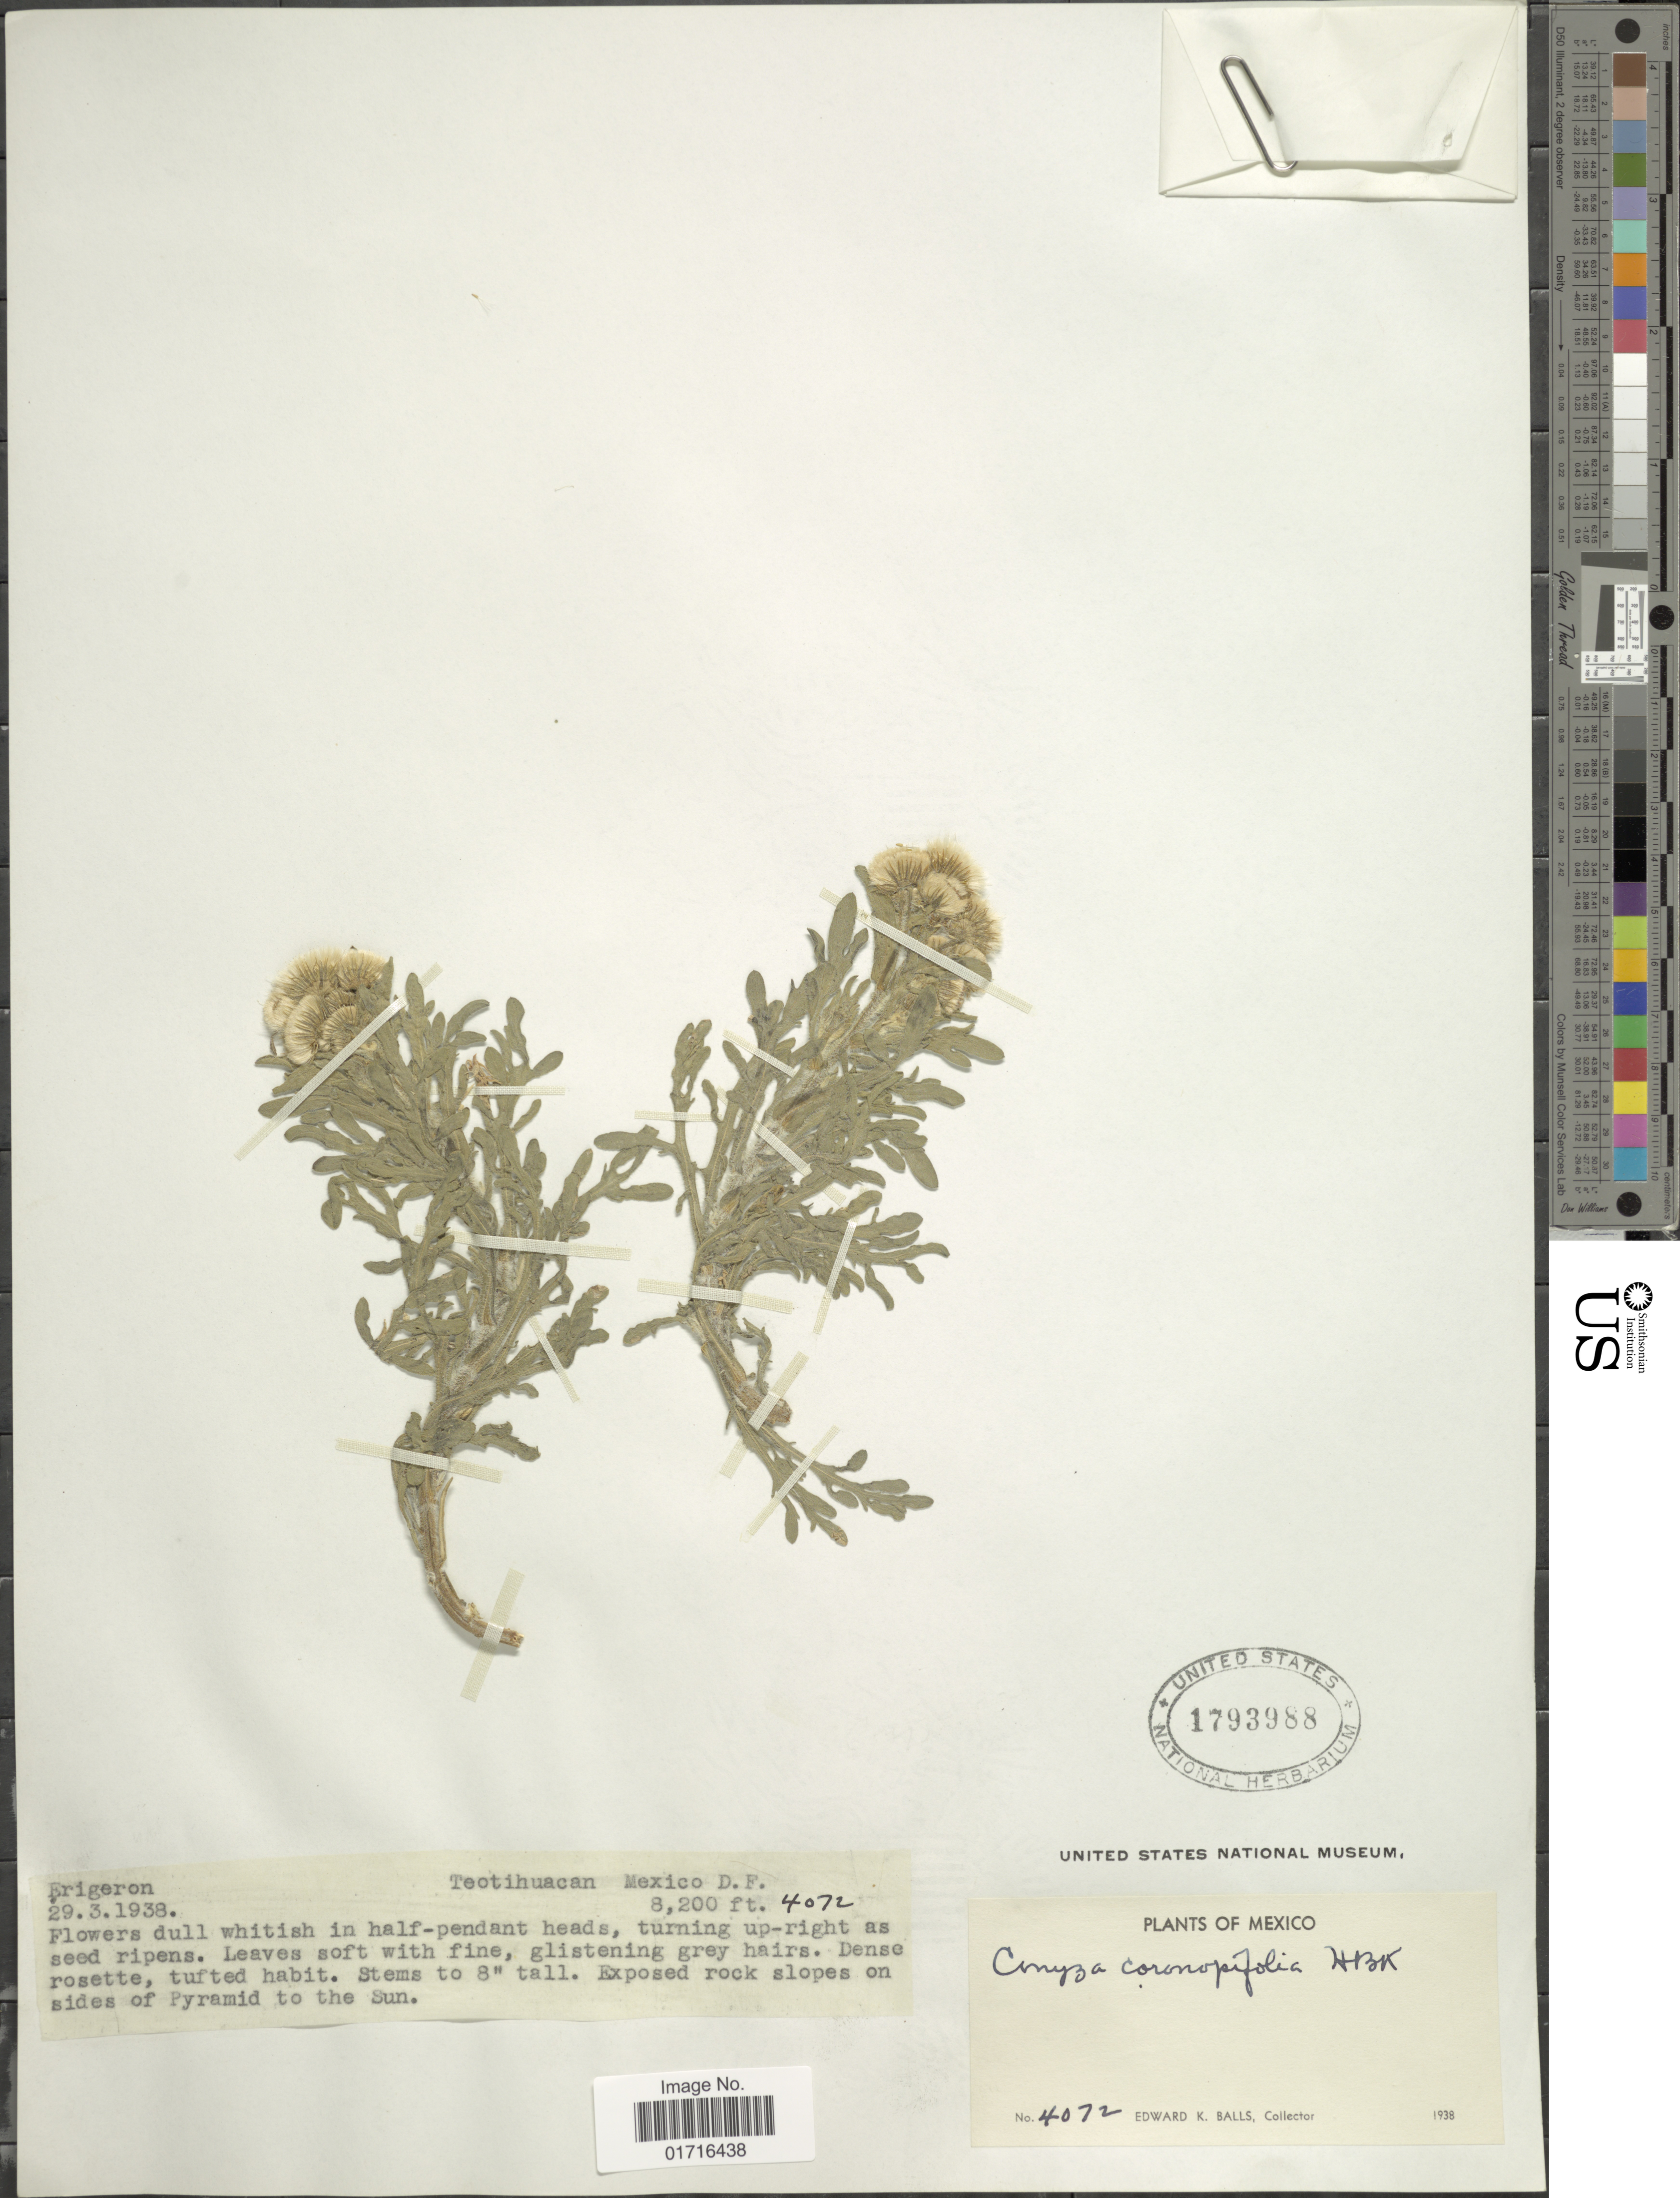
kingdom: Plantae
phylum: Tracheophyta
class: Magnoliopsida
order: Asterales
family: Asteraceae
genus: Conyza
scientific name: Conyza coronopifolia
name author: Kunth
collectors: E. K. Balls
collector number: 4072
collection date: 1938-03-29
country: Mexico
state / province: Distrito Federal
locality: Erigeron, Teotihuacan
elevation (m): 2499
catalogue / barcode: US 1793988